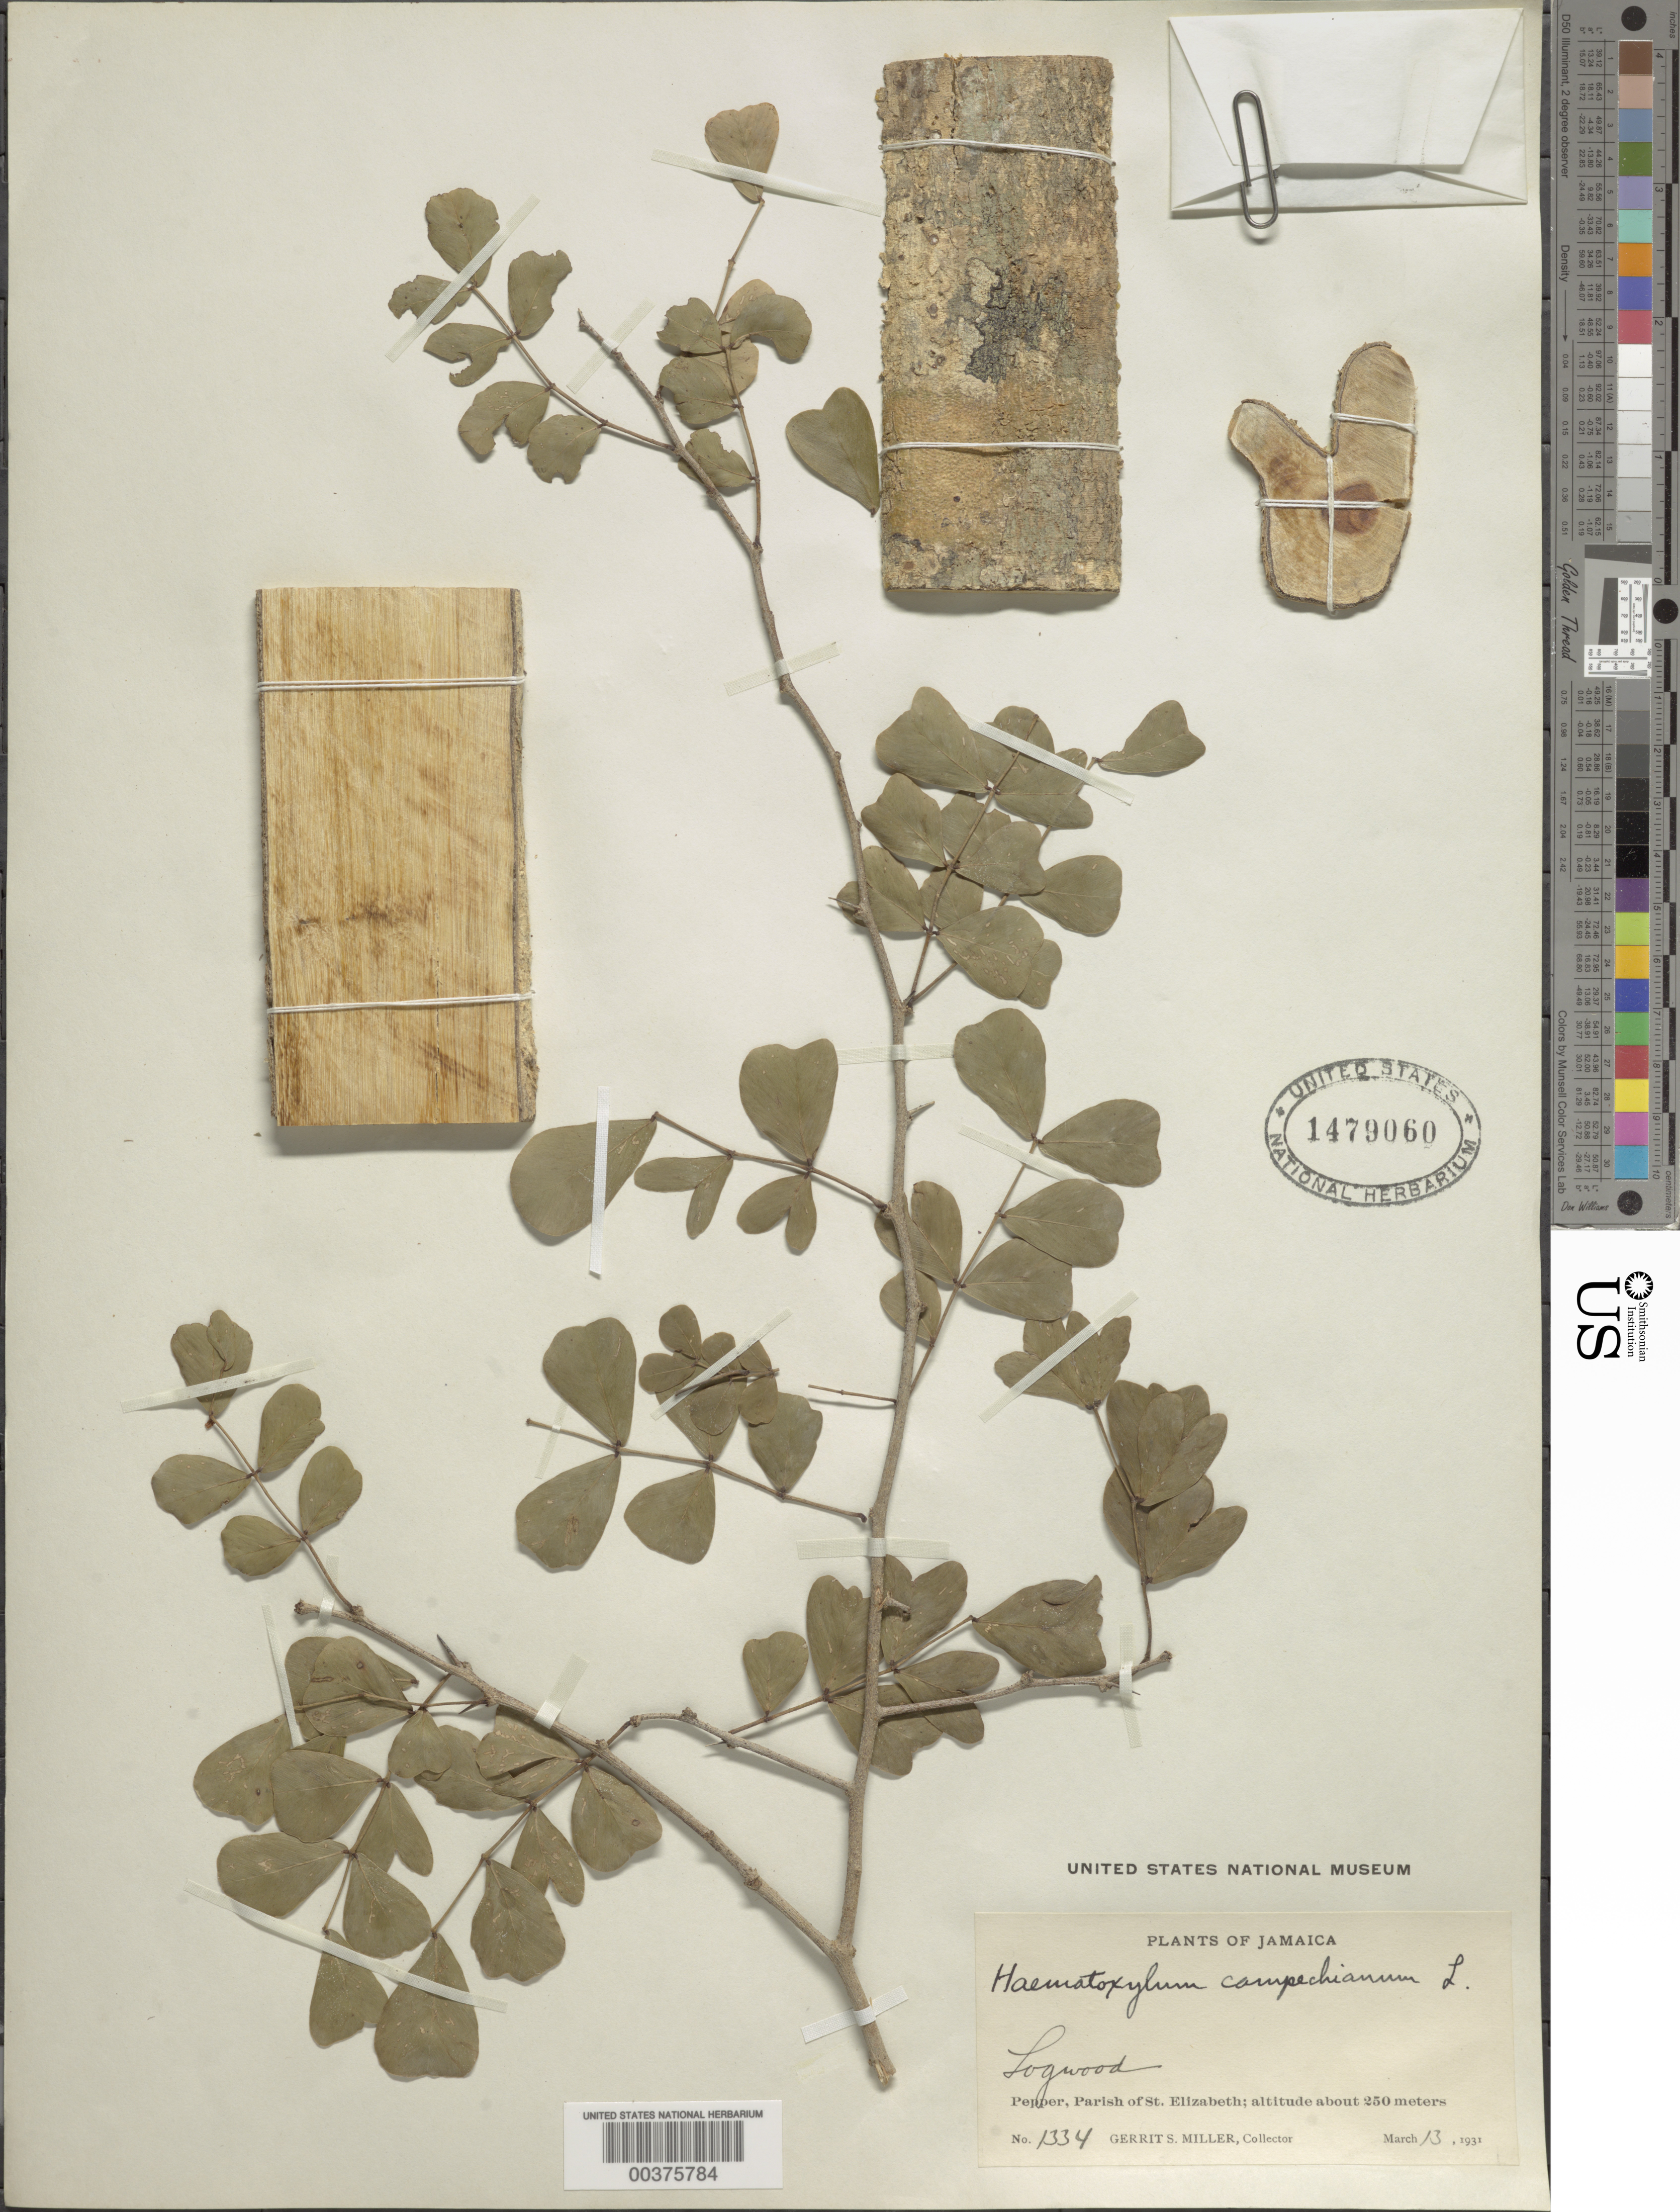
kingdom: Plantae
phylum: Tracheophyta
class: Magnoliopsida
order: Fabales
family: Fabaceae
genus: Haematoxylum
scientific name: Haematoxylum campechianum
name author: L.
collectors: G. S. Miller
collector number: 1334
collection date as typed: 13 Mar 1931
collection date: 1931-03-13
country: Jamaica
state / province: Saint Elizabeth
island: Greater Antilles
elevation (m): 250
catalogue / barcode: US 1479060